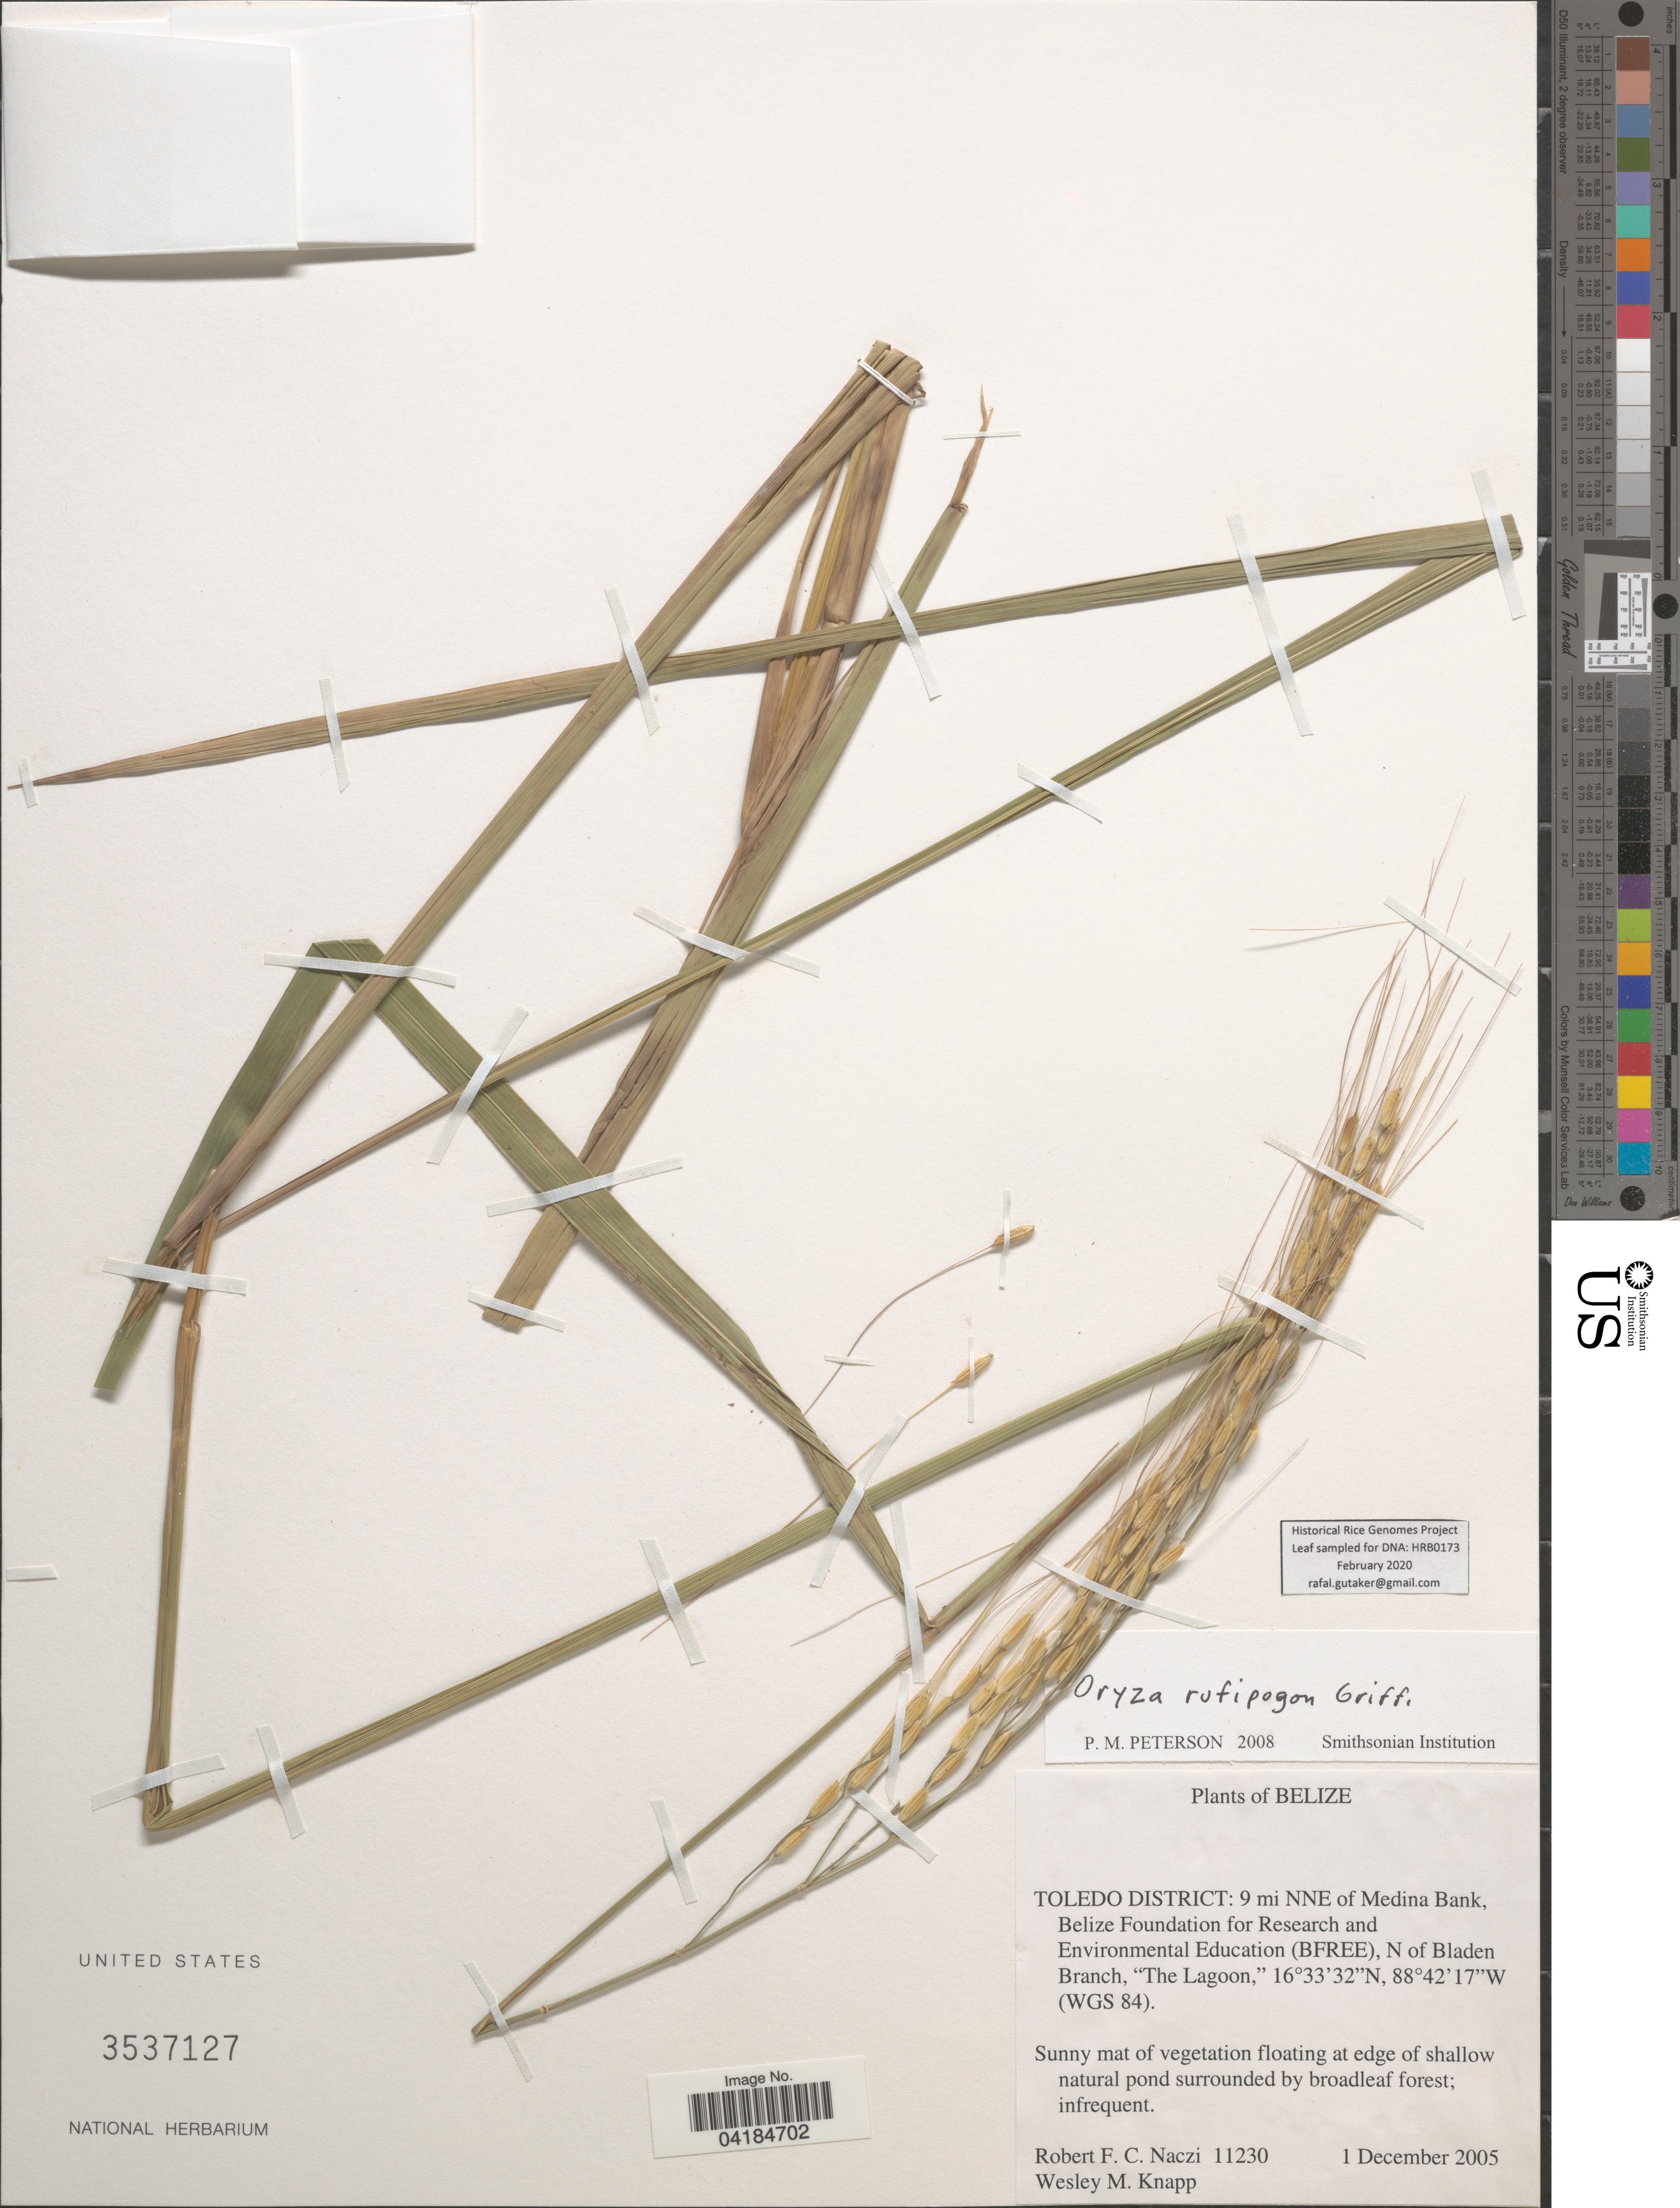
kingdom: Plantae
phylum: Tracheophyta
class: Liliopsida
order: Poales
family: Poaceae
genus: Oryza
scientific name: Oryza rufipogon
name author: Griffith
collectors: R. F. C. Naczi & W. Knapp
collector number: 11230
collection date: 2005-12-01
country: Belize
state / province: Toledo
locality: Toledo District: 9 mi NNE of Medina Bank, Belize Foundation for Research and Environmental Education (BFREE), N of Bladen Branch, "The Lagoon".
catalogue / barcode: US 3537127